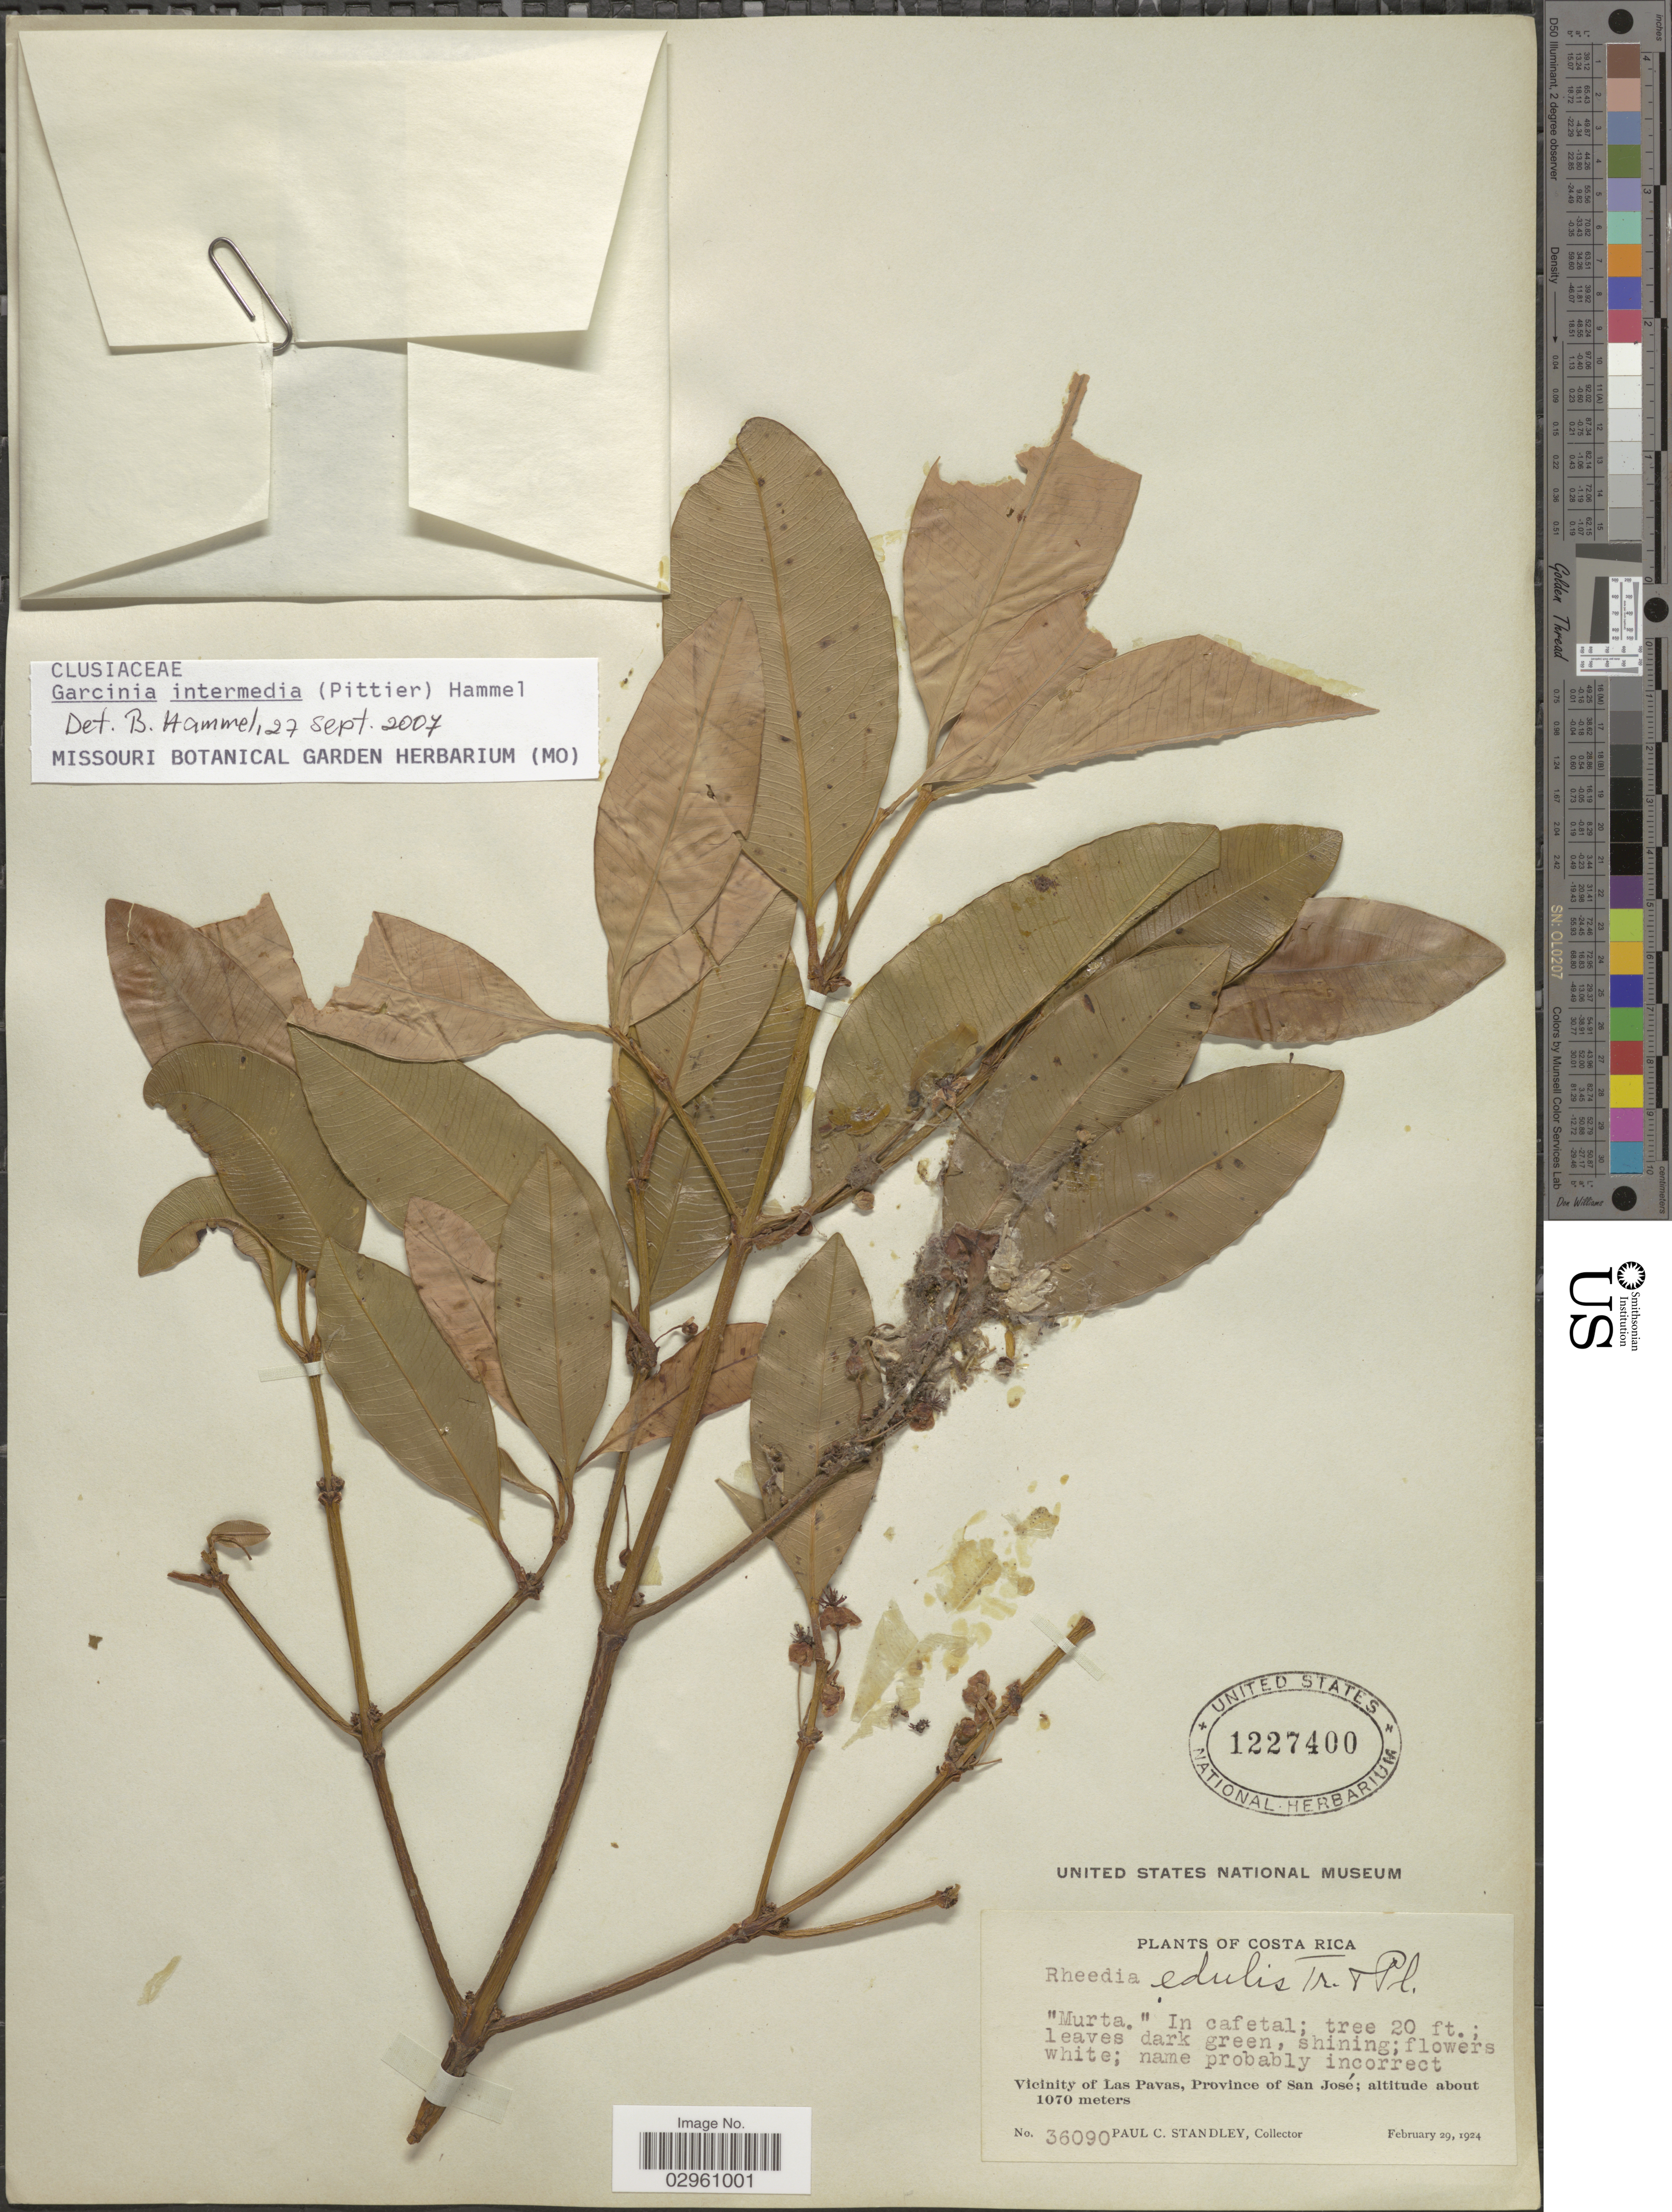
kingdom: Plantae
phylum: Tracheophyta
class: Magnoliopsida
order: Malpighiales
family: Clusiaceae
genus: Garcinia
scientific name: Garcinia intermedia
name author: (Pittier) Hammel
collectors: P. C. Standley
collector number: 36090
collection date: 1924-02-29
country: Costa Rica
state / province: San José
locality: Vicinity of Las Pavas, Province of San José.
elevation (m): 1070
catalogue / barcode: US 1227400